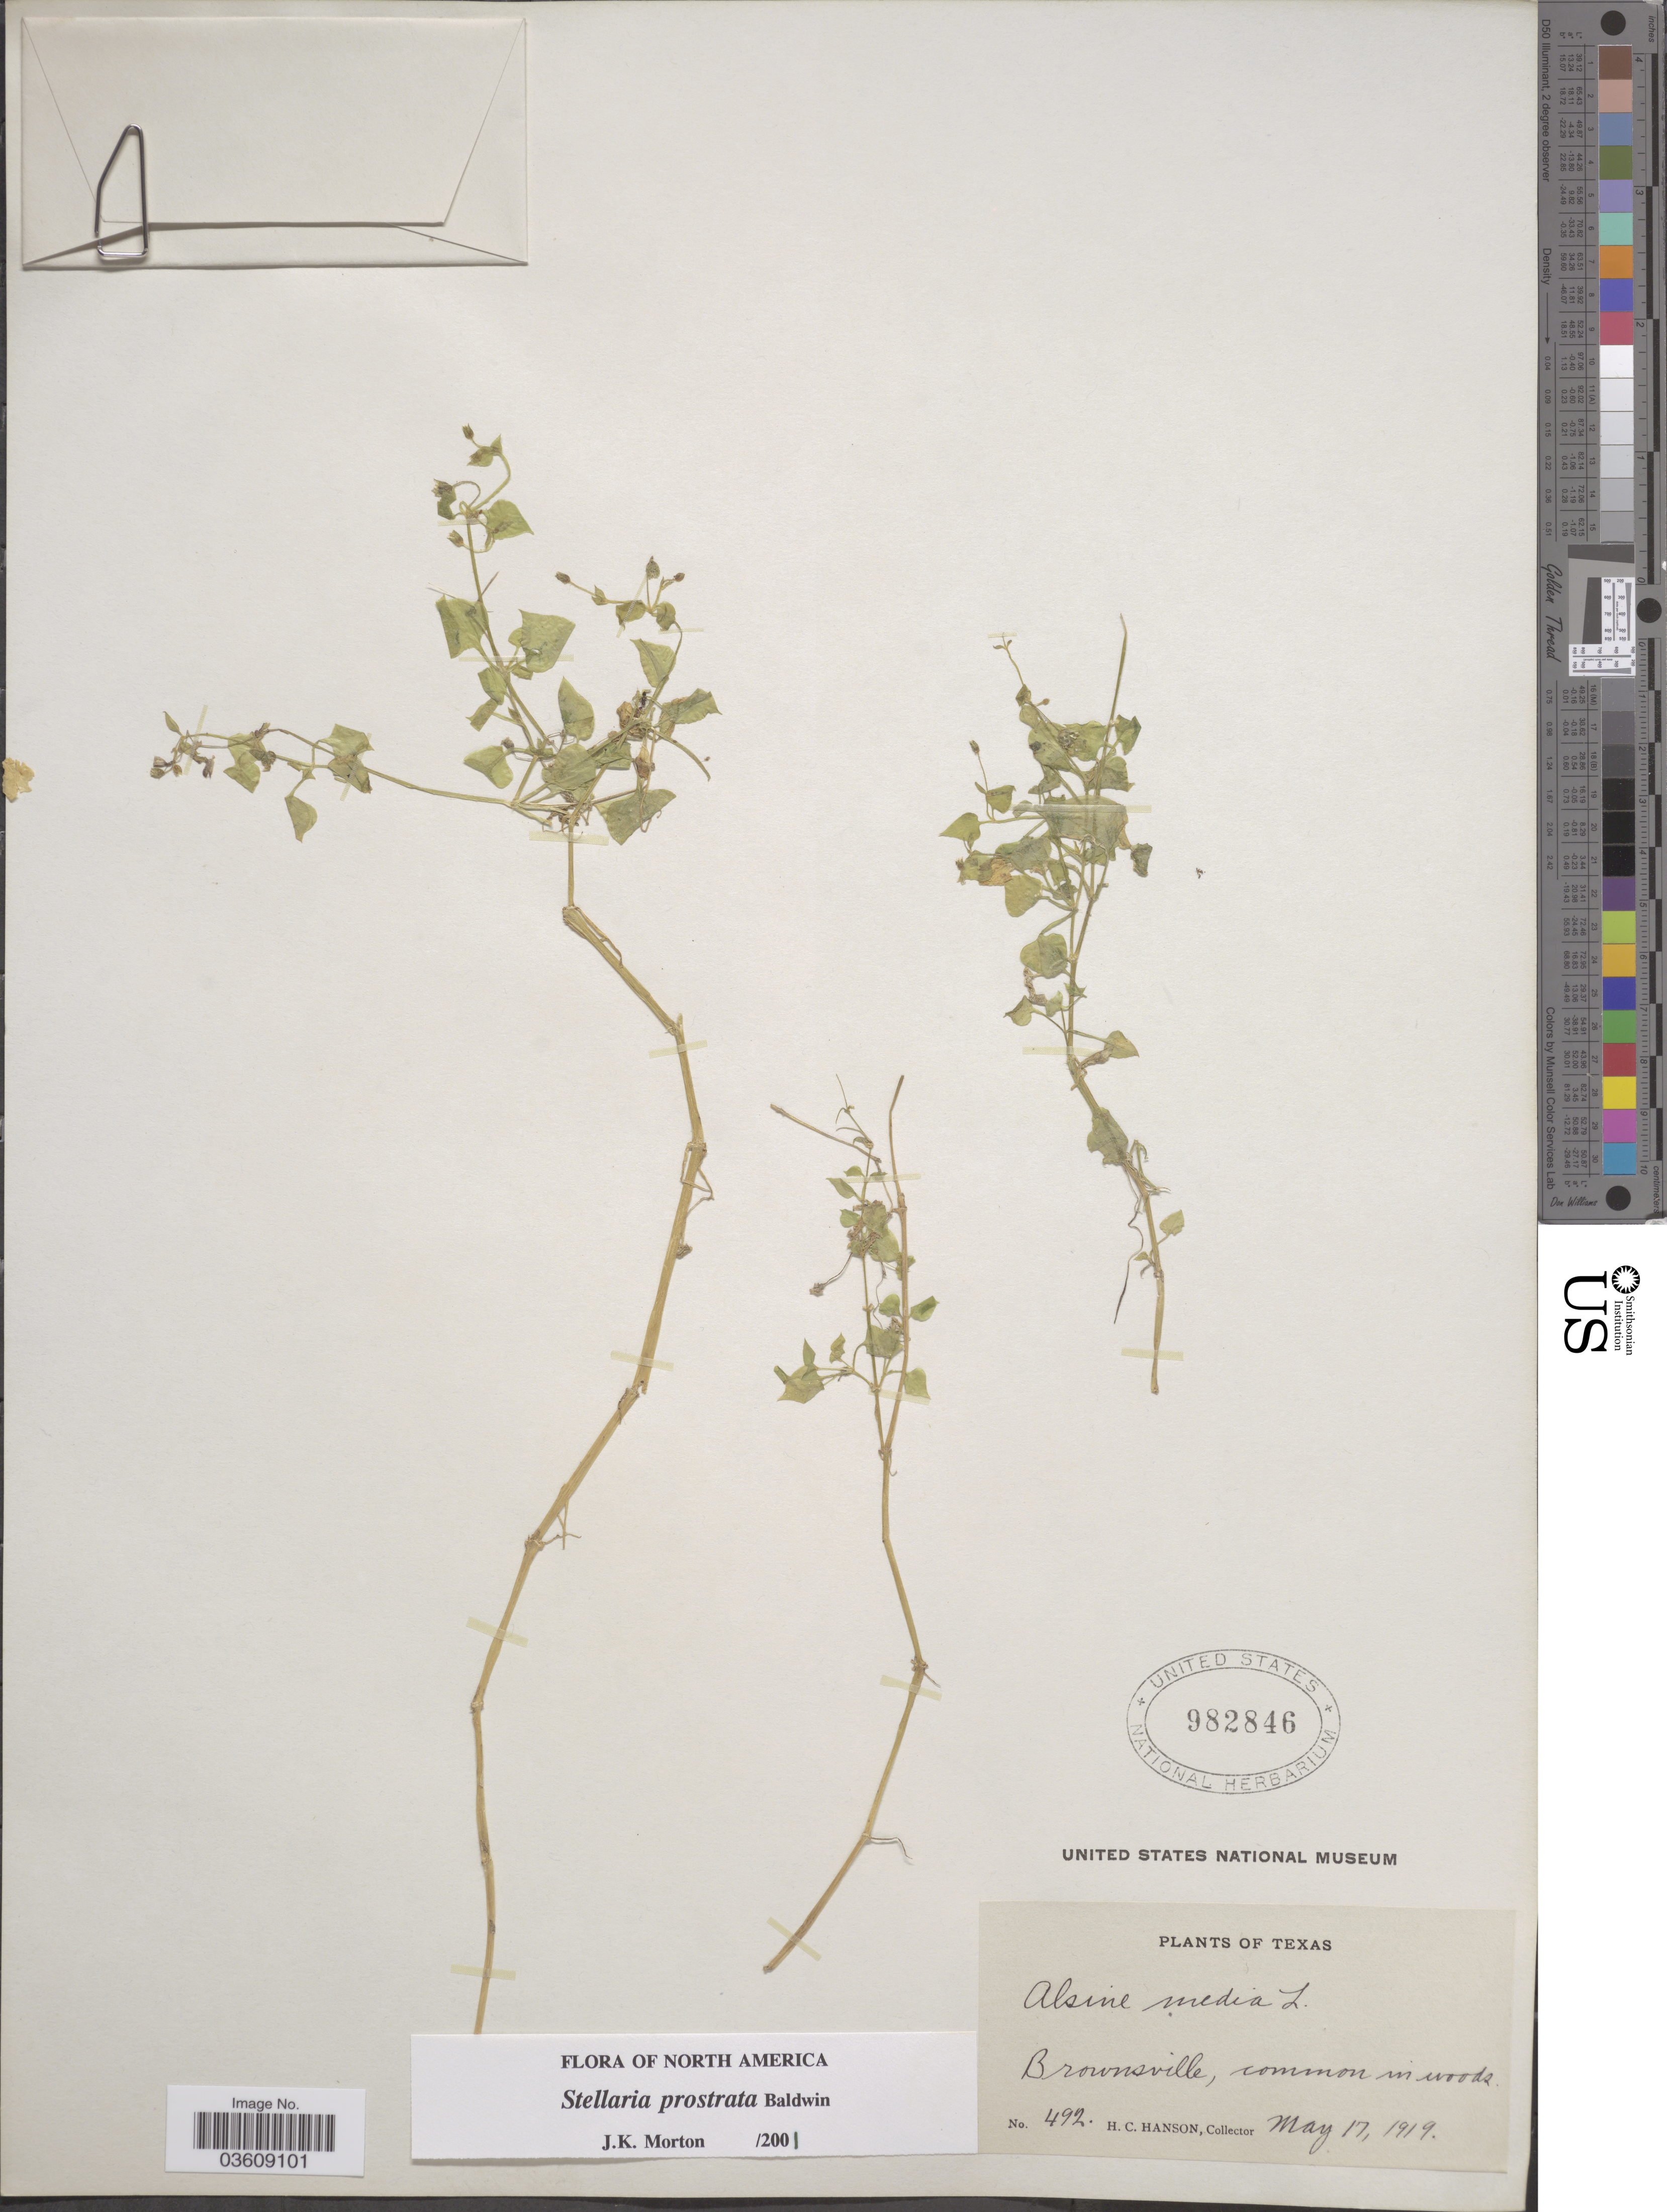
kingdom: Plantae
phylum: Tracheophyta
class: Magnoliopsida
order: Caryophyllales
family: Caryophyllaceae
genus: Stellaria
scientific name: Stellaria prostrata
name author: Baldwin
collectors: H. Hanson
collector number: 492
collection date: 1919-05-17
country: United States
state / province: Texas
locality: Brownsville.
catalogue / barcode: US 982846